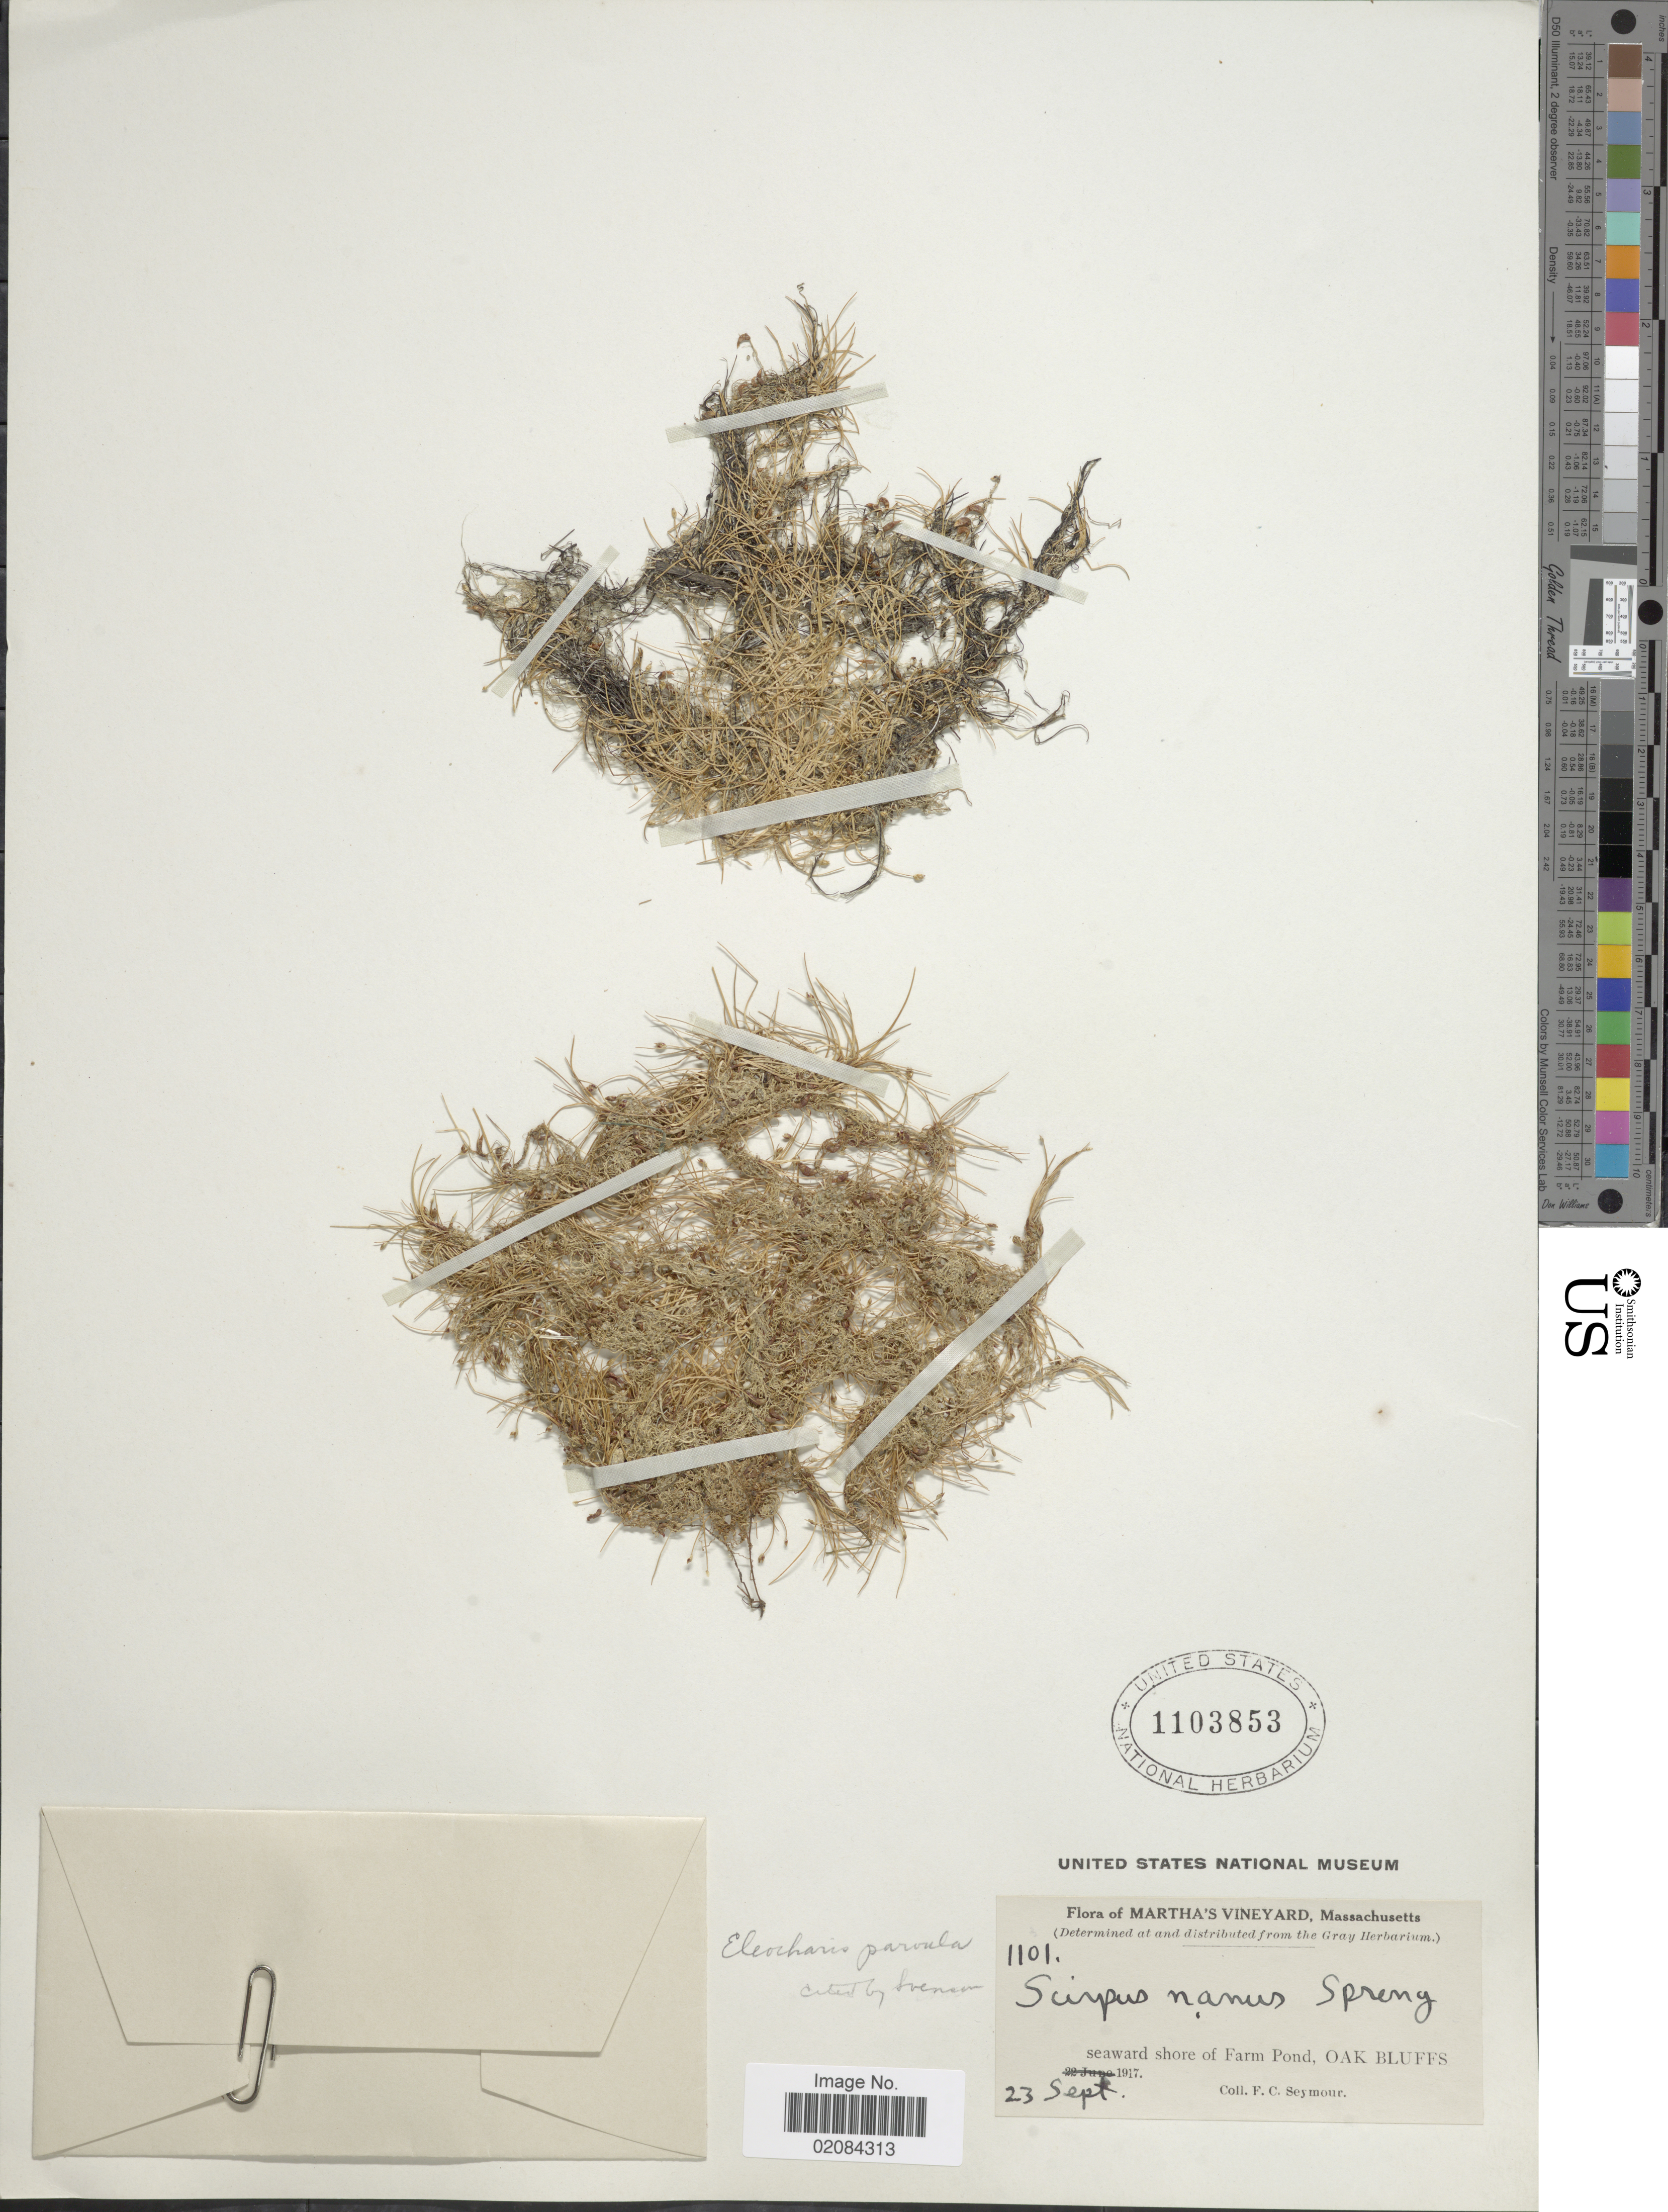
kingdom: Plantae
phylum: Tracheophyta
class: Liliopsida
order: Poales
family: Cyperaceae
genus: Eleocharis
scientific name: Eleocharis parvula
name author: (Roem. & Schult.) Link ex Williams et al.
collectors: F. C. Seymour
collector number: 1101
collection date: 1917-09-23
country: United States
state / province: Massachusetts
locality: Martha's Vineyard. seaward shore of Farm Pond, Oak Bluffs.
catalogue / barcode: US 1103853